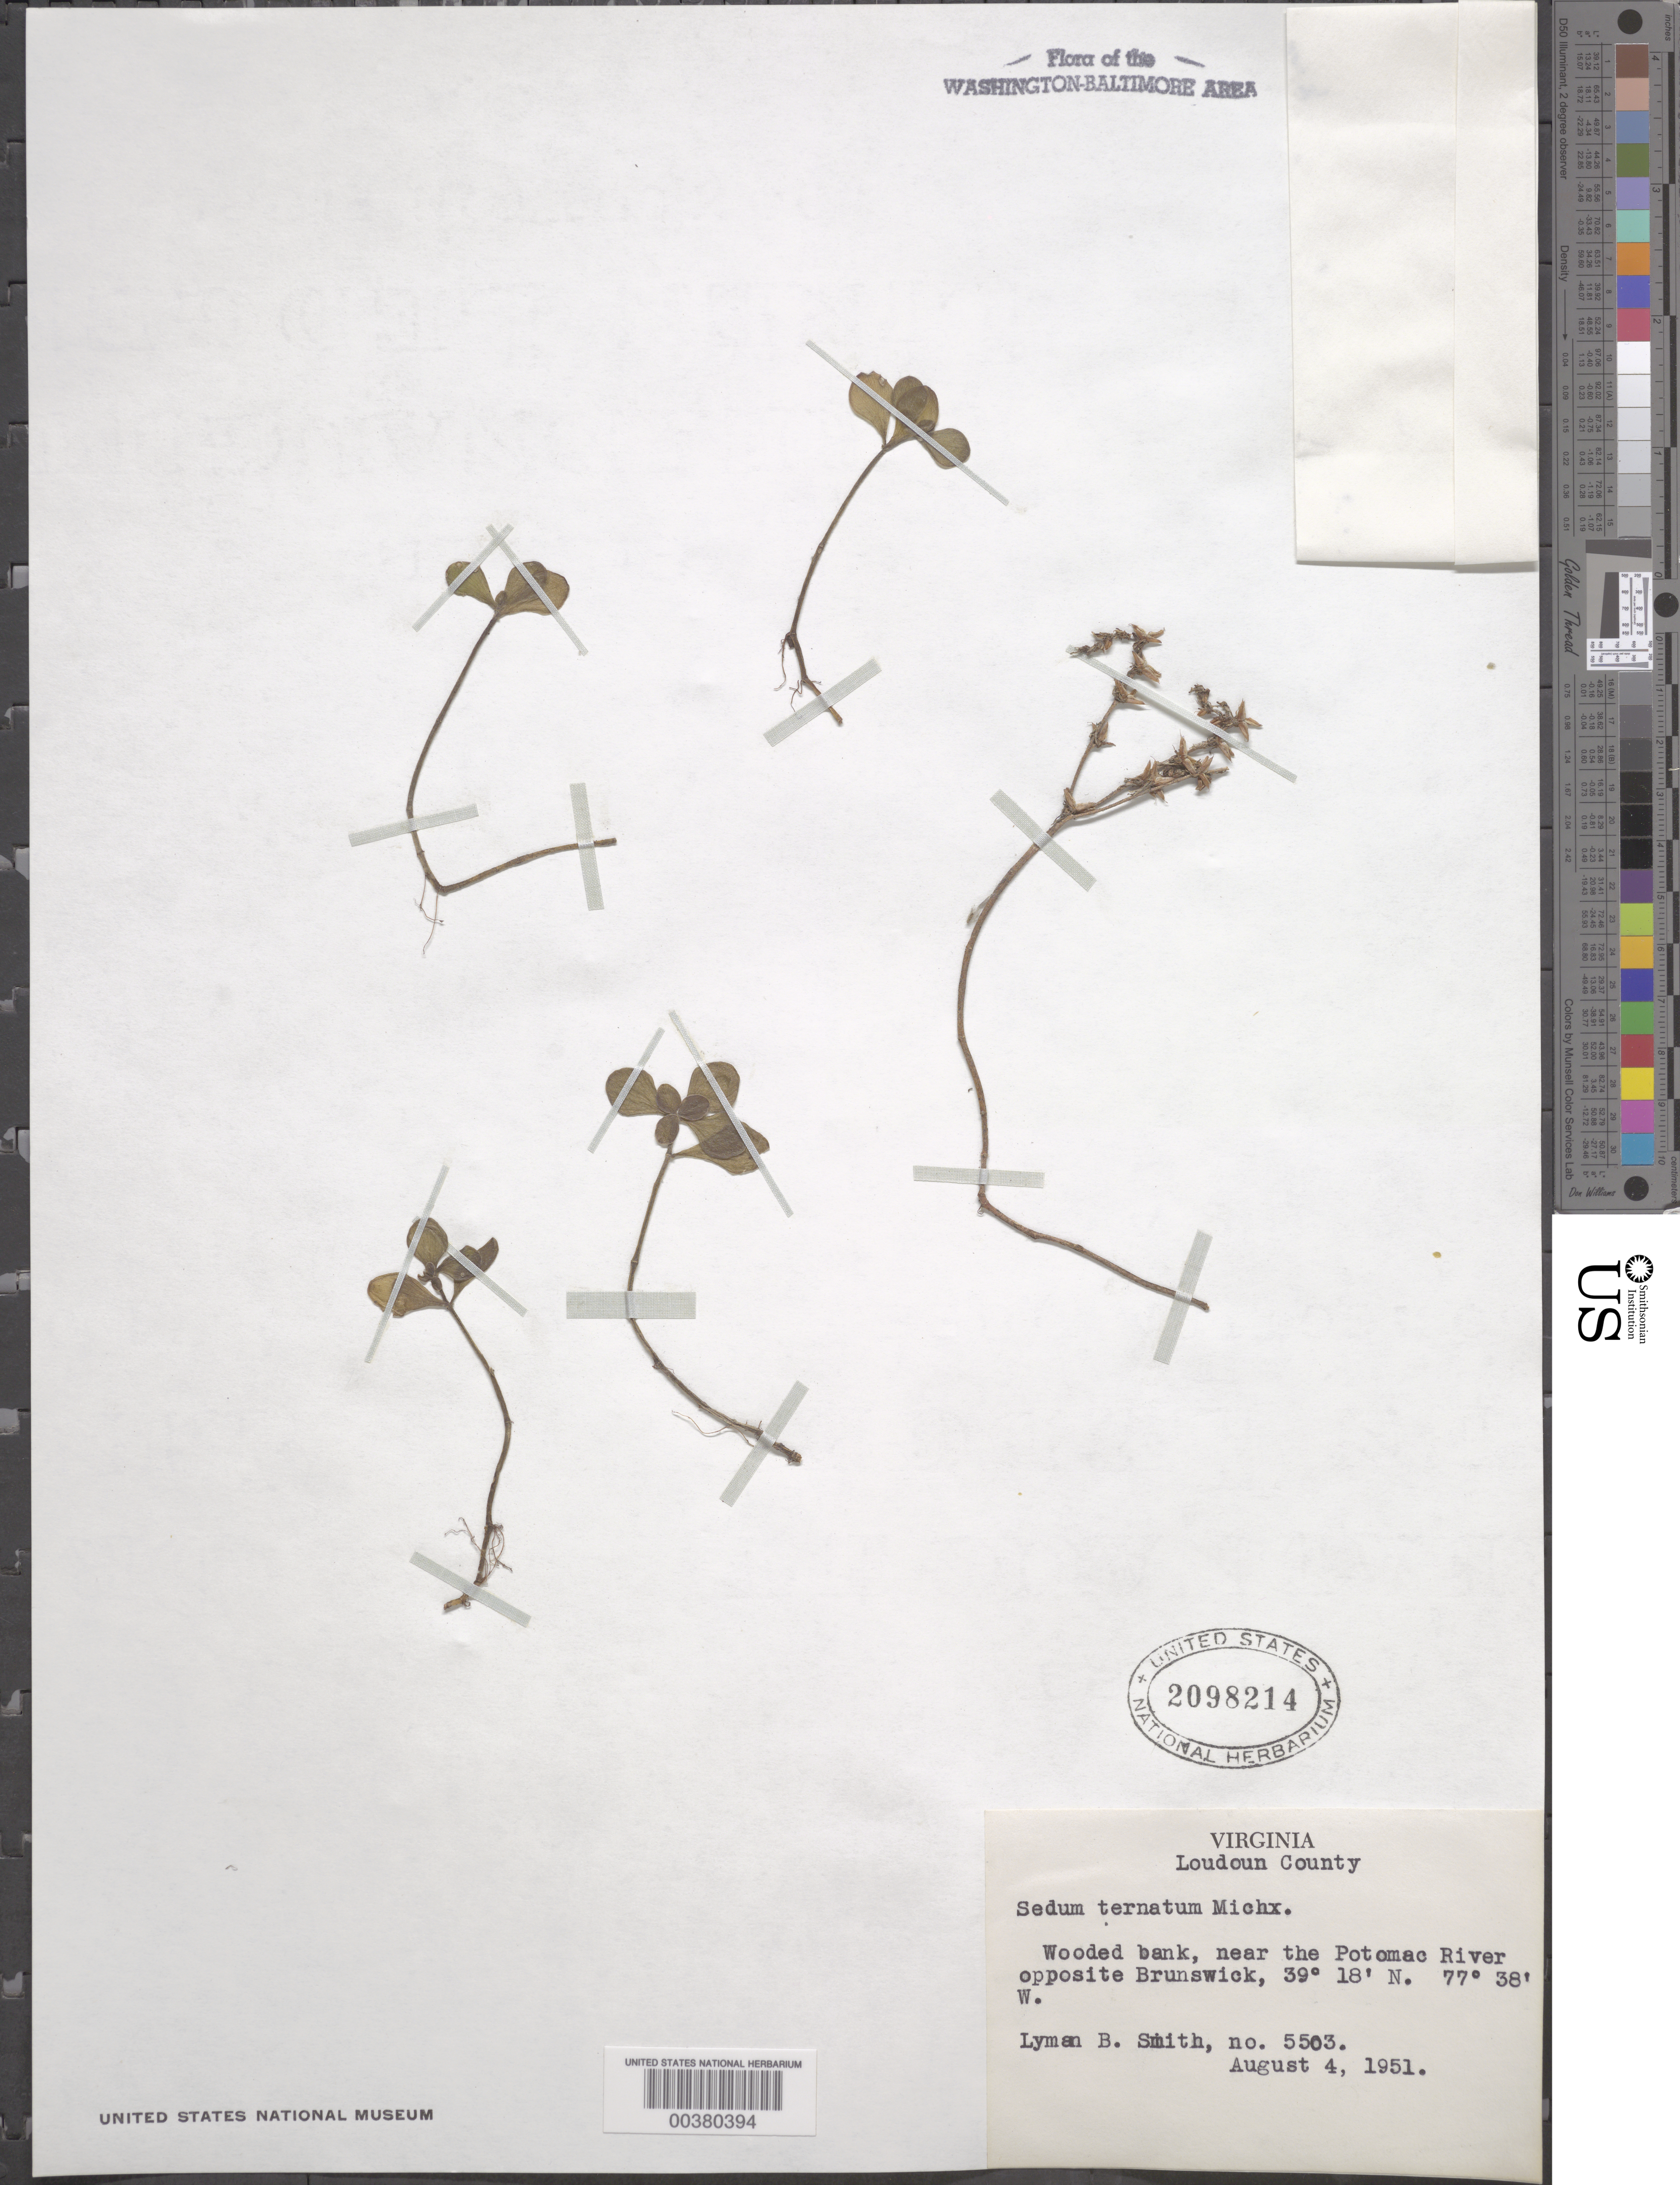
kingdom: Plantae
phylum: Tracheophyta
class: Magnoliopsida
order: Saxifragales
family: Crassulaceae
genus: Sedum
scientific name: Sedum ternatum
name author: Michx.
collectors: L. Smith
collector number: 5503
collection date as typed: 04 Aug 1951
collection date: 1951-08-04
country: United States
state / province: Virginia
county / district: Loudoun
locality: Potomac River opposite Brunswick C. & O. Canal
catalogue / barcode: US 2098214